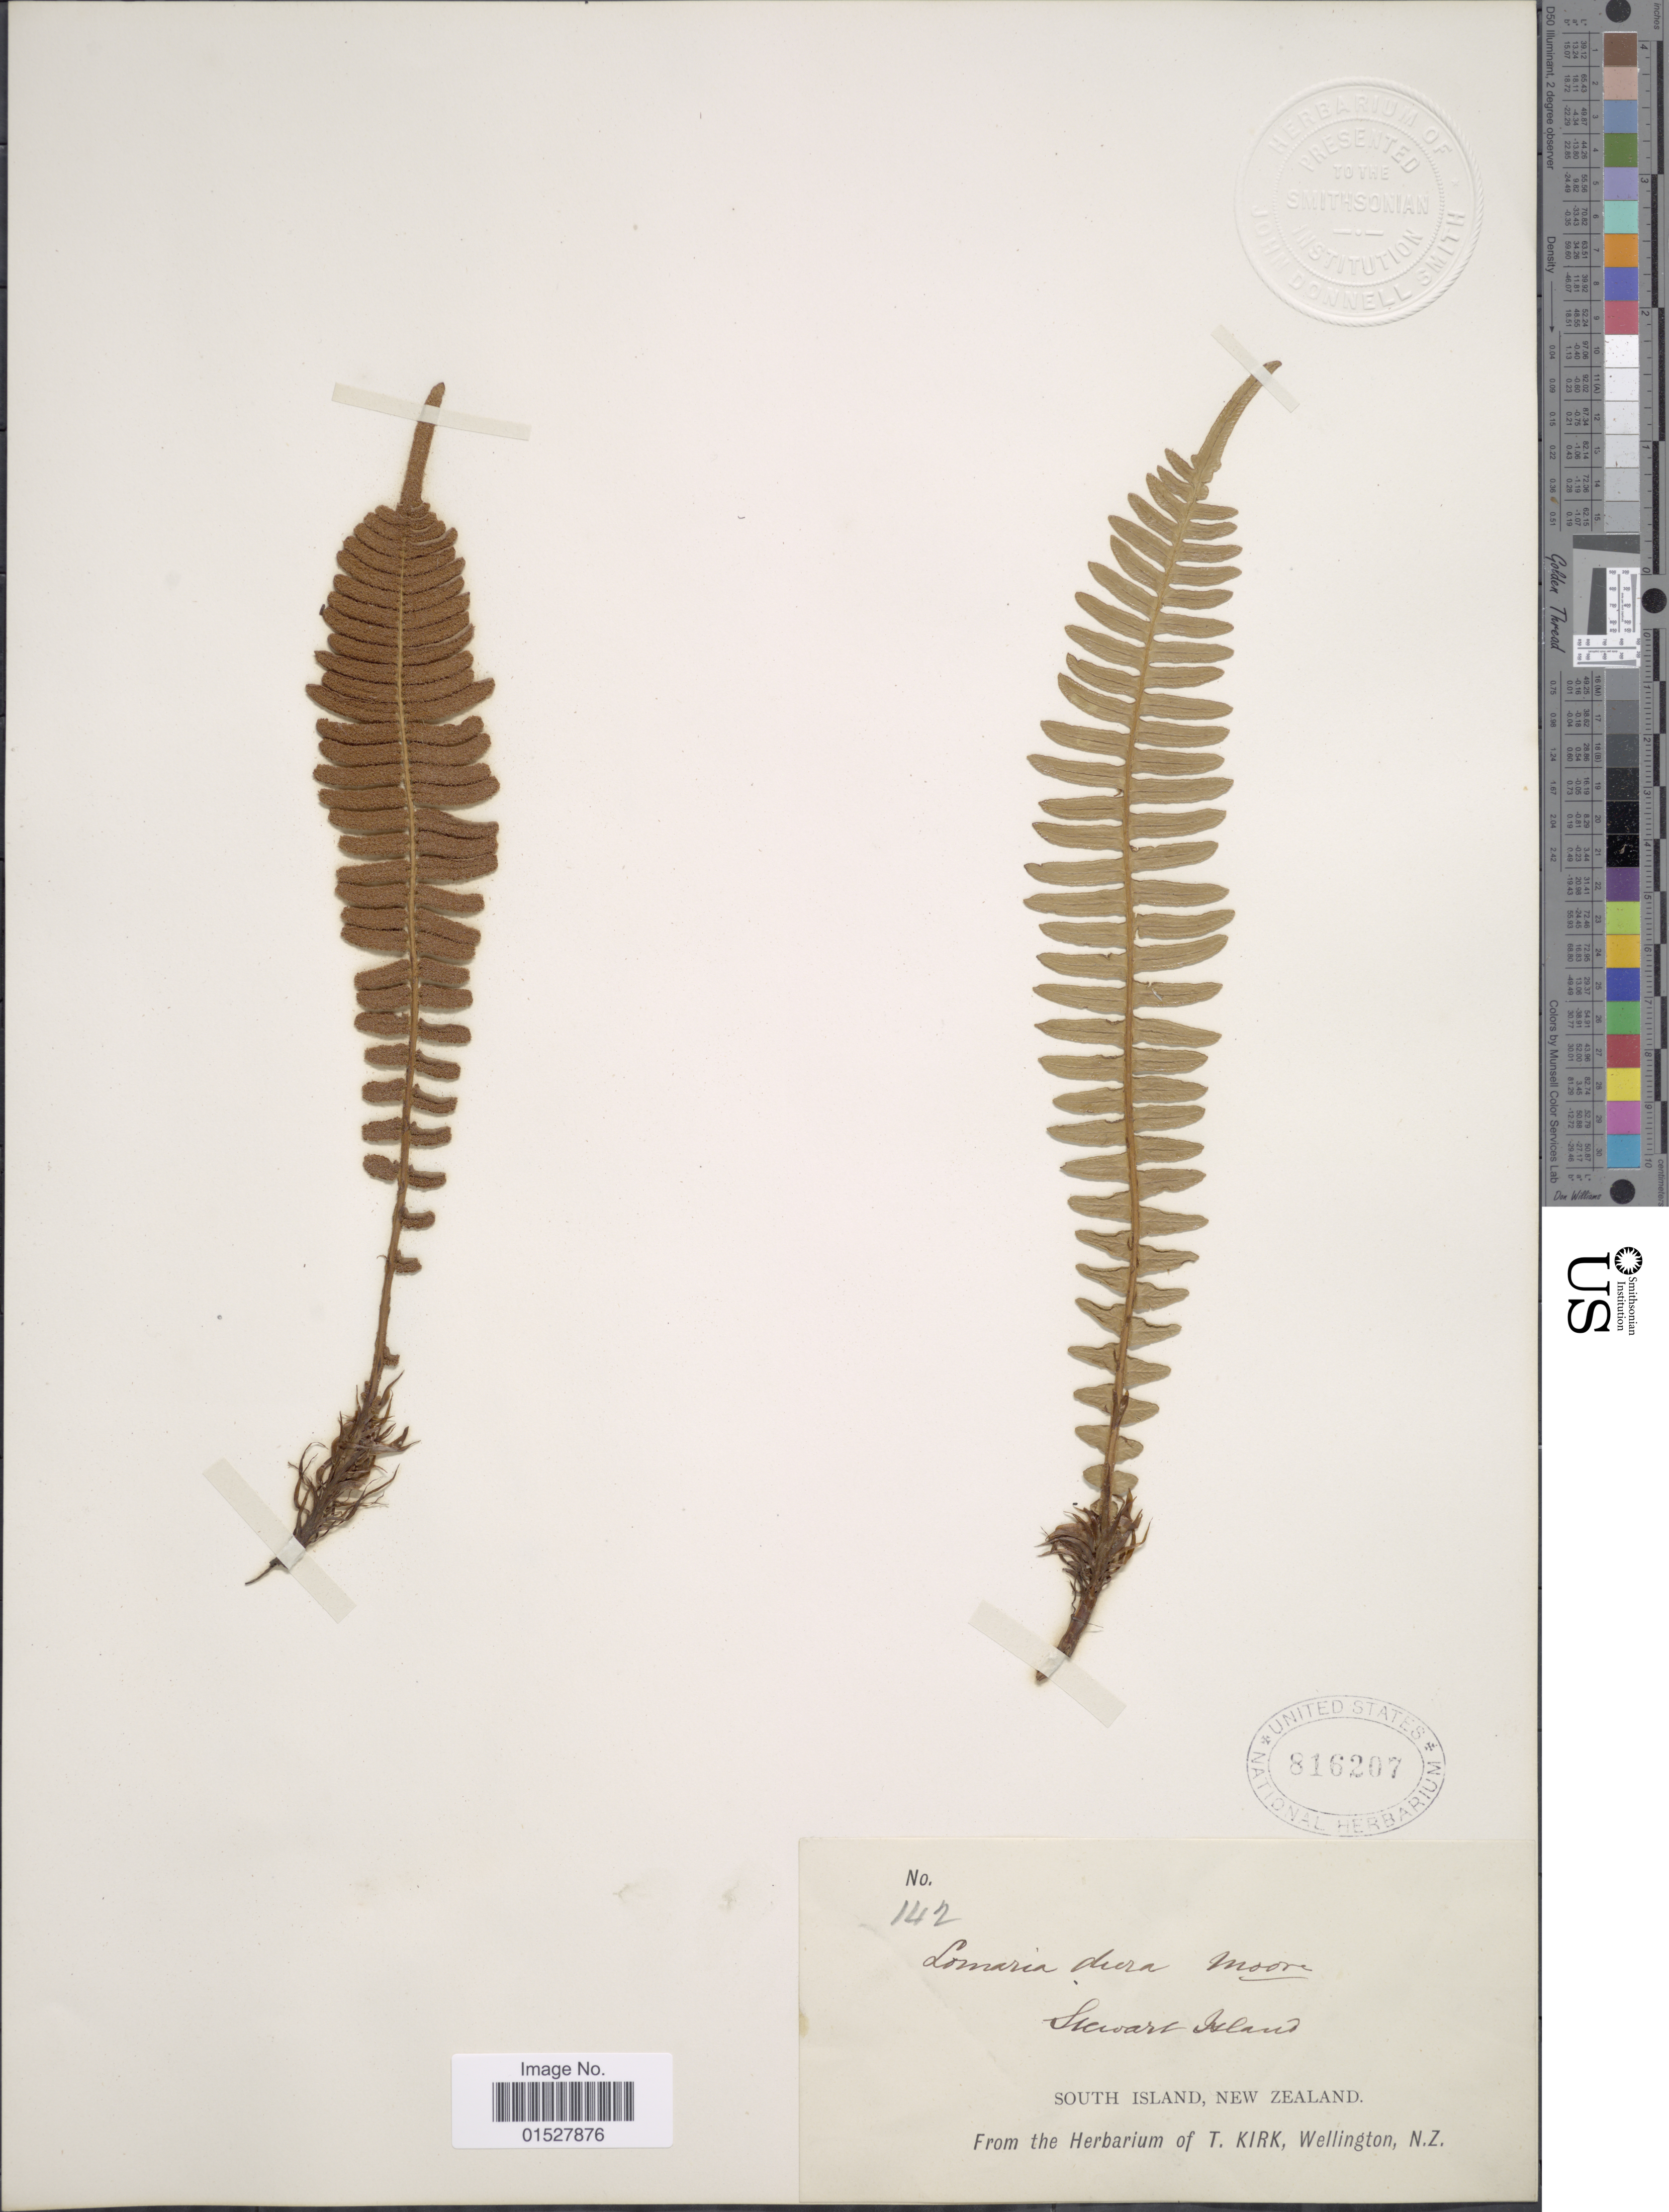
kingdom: Plantae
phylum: Tracheophyta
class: Polypodiopsida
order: Polypodiales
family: Blechnaceae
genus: Blechnum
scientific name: Blechnum durum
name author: (T. Moore) C. Chr.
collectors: ex herb. T. Kirk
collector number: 142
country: New Zealand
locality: Stewart Island, South Island.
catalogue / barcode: US 816207